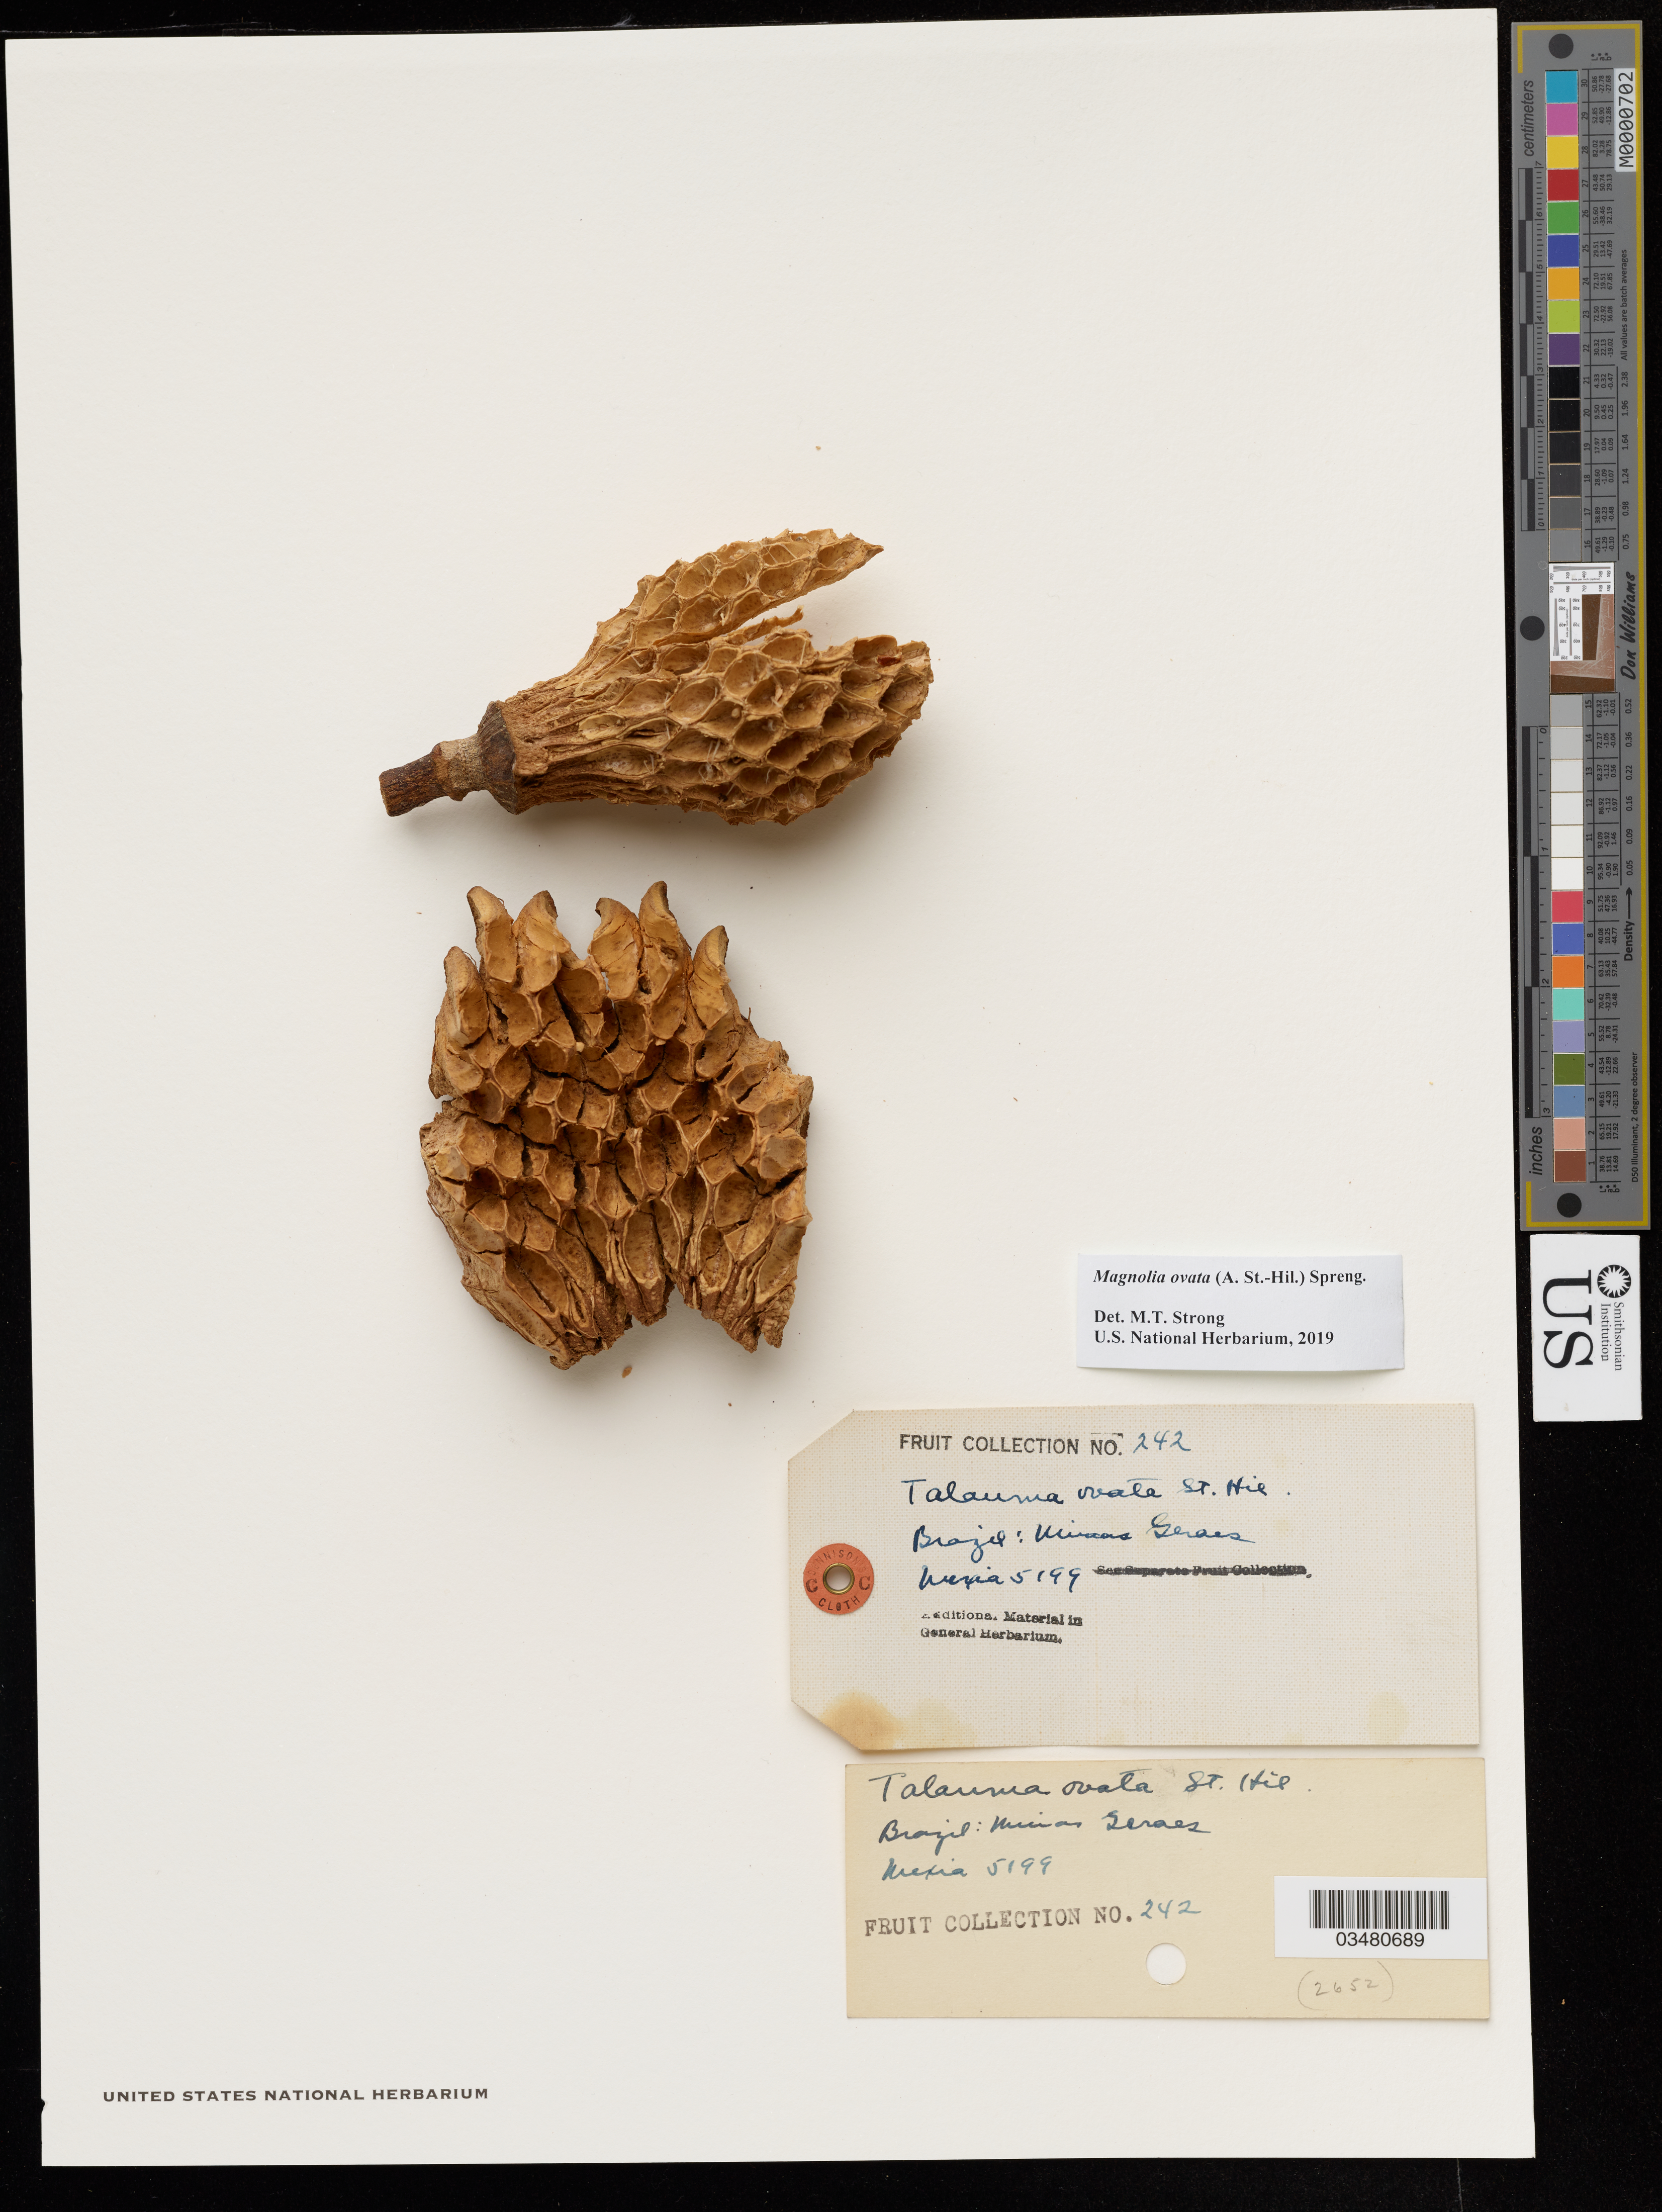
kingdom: Plantae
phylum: Tracheophyta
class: Magnoliopsida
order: Magnoliales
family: Magnoliaceae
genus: Magnolia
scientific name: Magnolia ovata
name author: (A. St.-Hil.) Spreng.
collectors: -. Mexia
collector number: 5199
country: Brazil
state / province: Minas Gerais